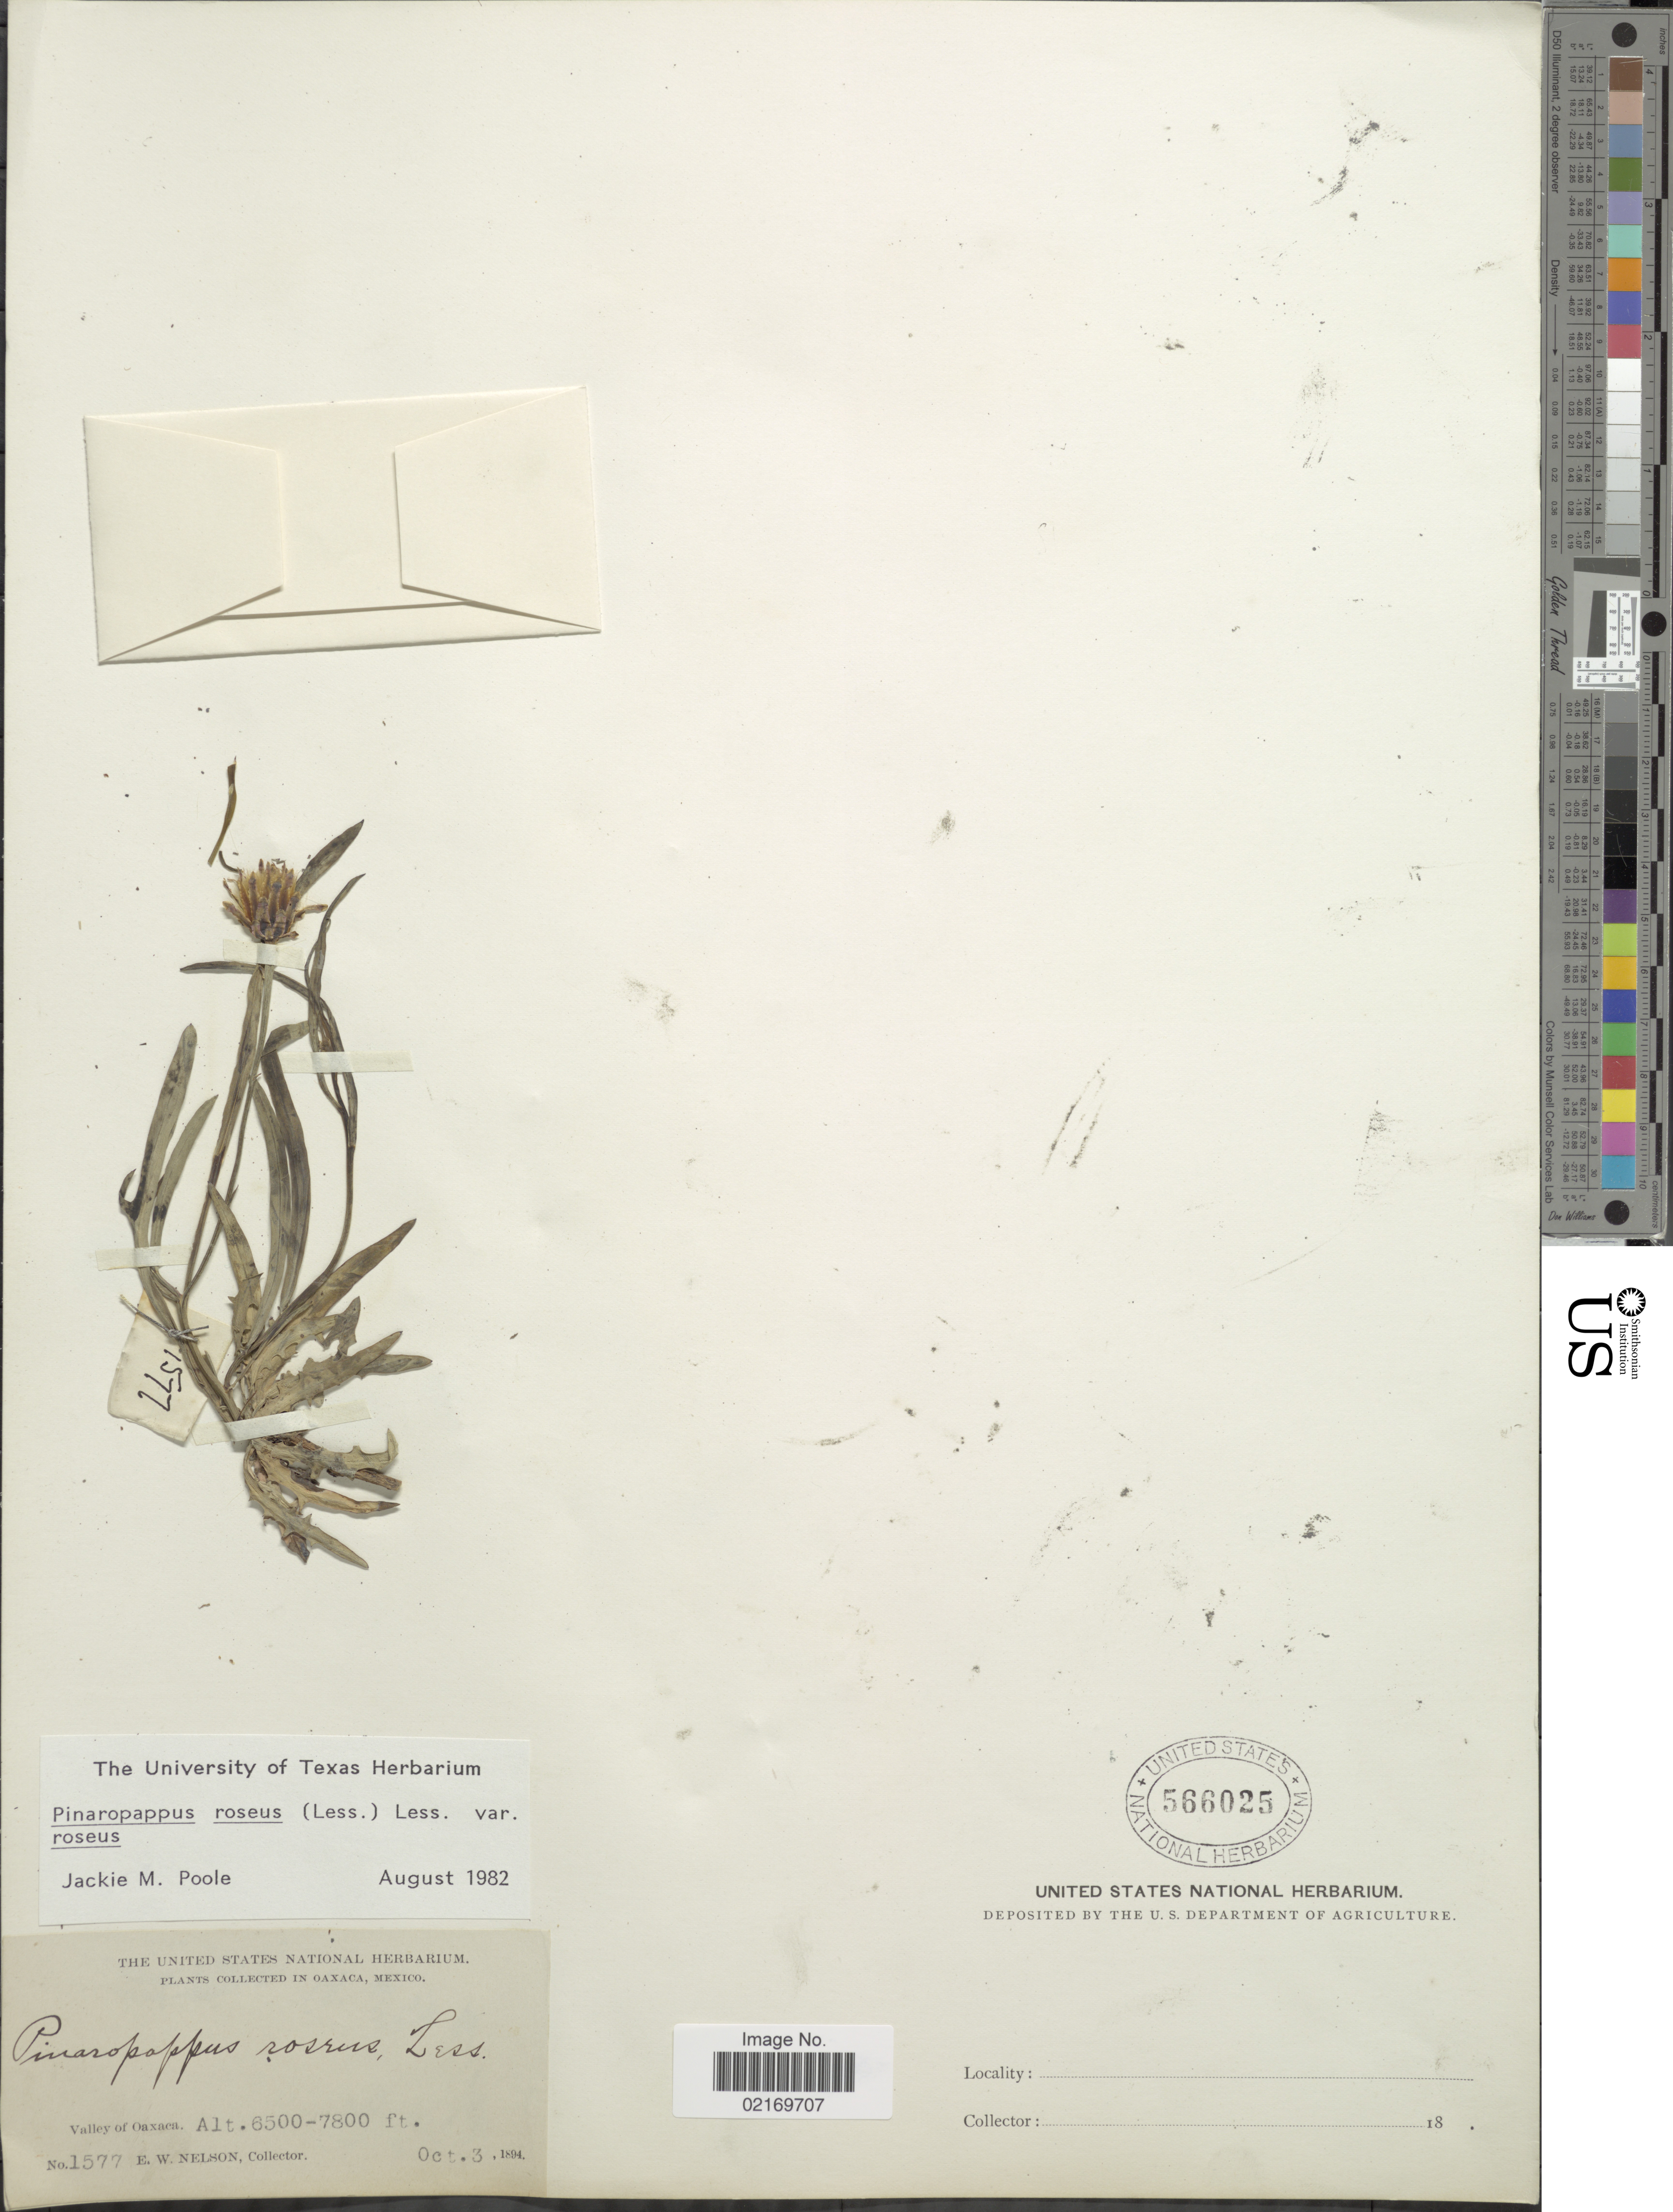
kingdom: Plantae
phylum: Tracheophyta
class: Magnoliopsida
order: Asterales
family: Asteraceae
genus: Pinaropappus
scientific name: Pinaropappus roseus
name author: Less.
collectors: E. W. Nelson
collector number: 1577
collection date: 1894-10-03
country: Mexico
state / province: Oaxaca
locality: Valley of Oaxaca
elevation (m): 1981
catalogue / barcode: US 566025